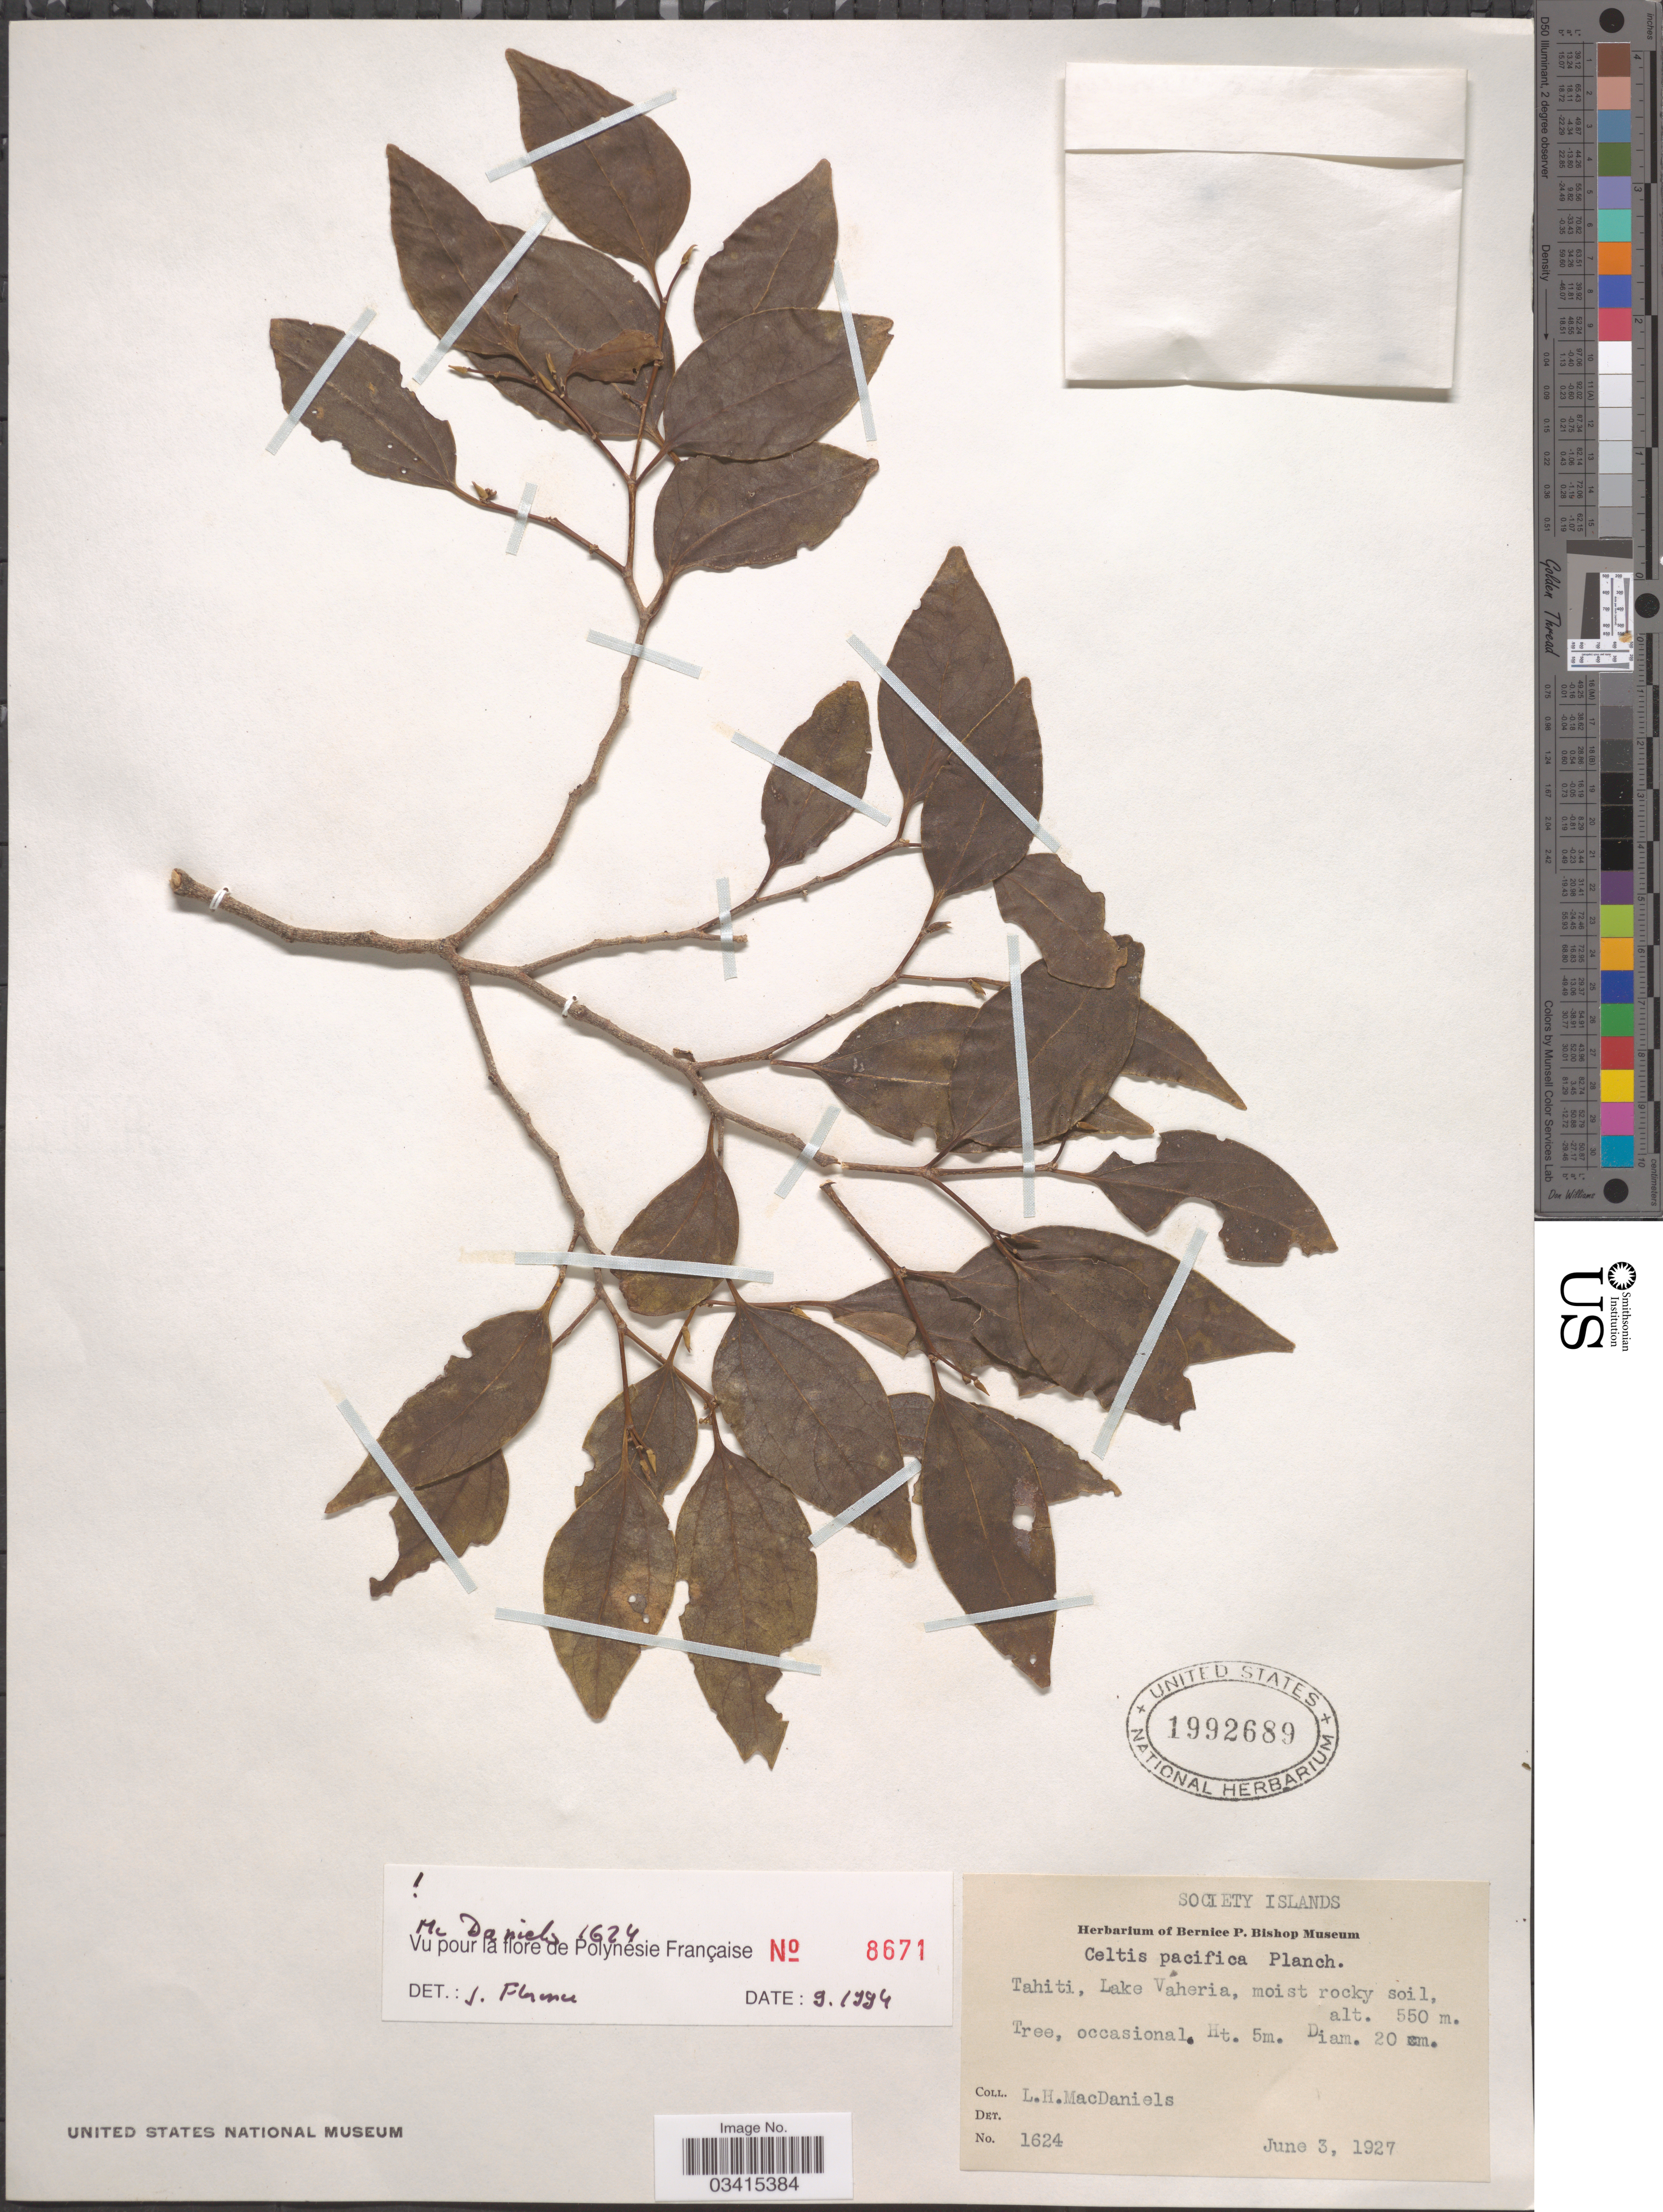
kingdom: Plantae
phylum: Tracheophyta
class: Magnoliopsida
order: Rosales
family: Cannabaceae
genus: Celtis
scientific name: Celtis pacifica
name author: Planch.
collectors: L. H. MacDaniels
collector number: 1624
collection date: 1927-06-03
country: French Polynesia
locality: Society Islands. Tahiti, Lake Vaheria.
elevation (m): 550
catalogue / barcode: US 1992689